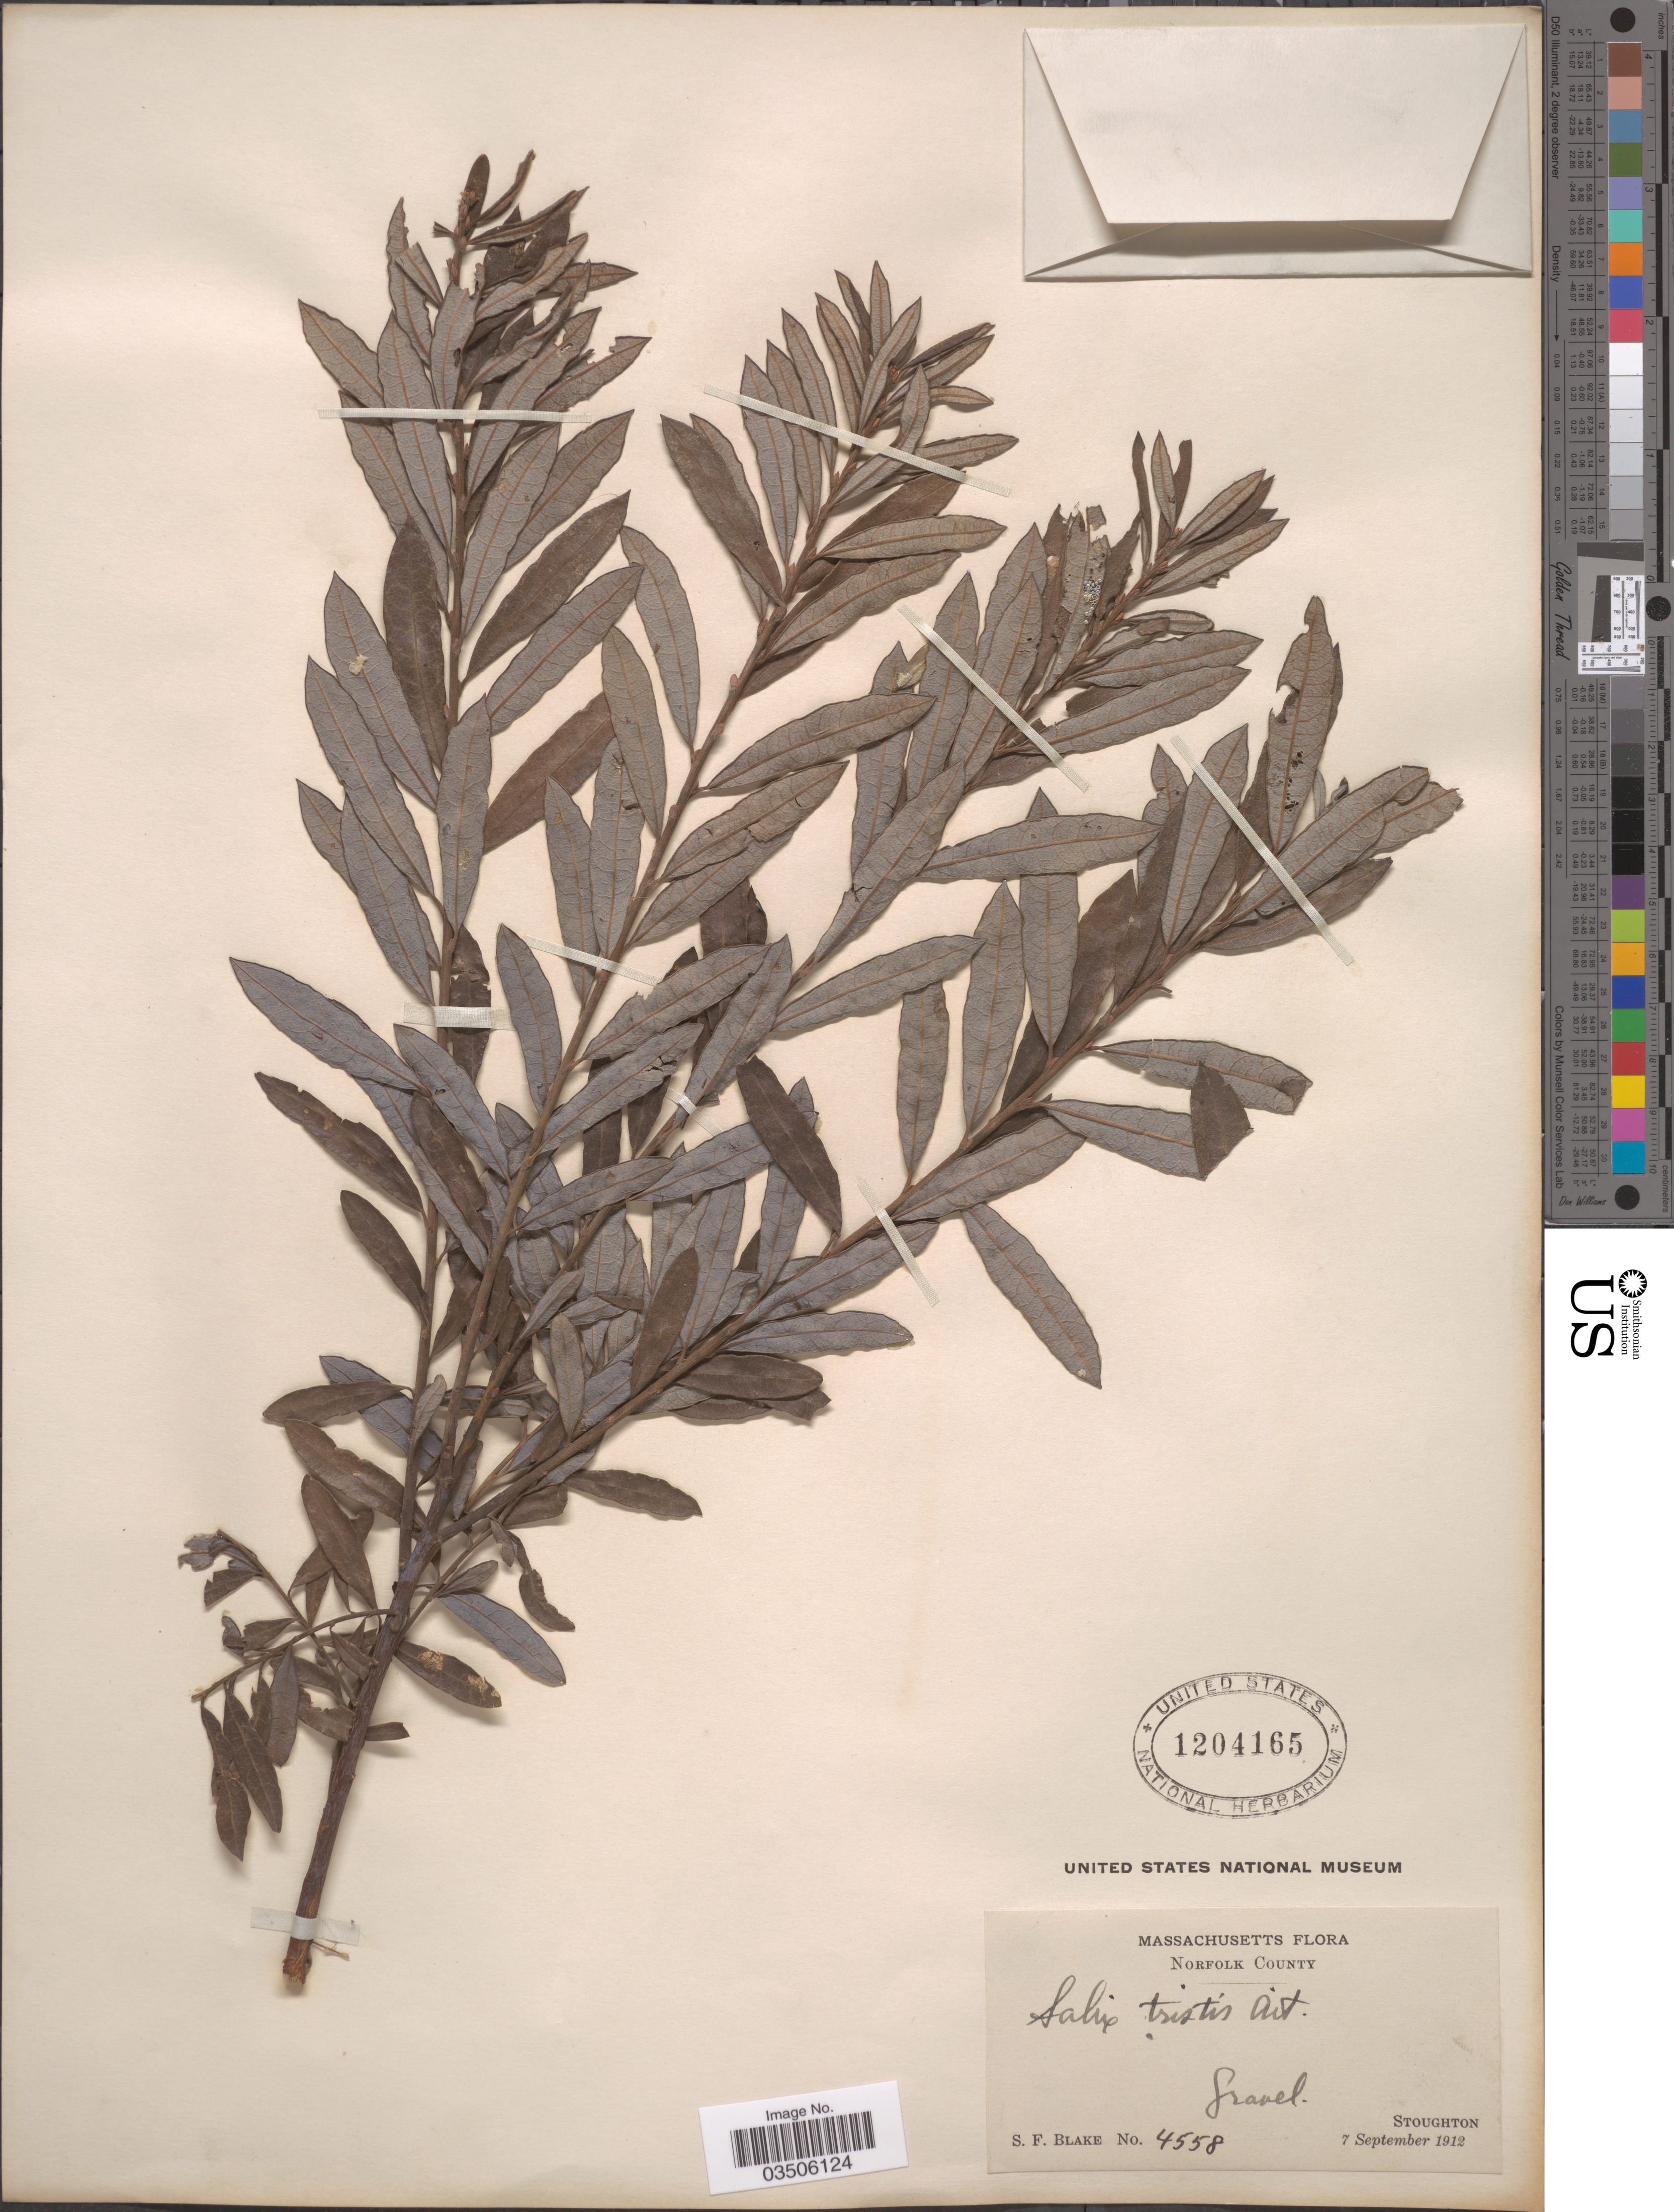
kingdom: Plantae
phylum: Tracheophyta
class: Magnoliopsida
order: Malpighiales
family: Salicaceae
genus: Salix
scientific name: Salix tristis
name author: Aiton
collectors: S. Blake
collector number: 4558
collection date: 1912-09-07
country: United States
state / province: Massachusetts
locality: Norfolk County. Gravel Stoughton.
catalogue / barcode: US 1204165